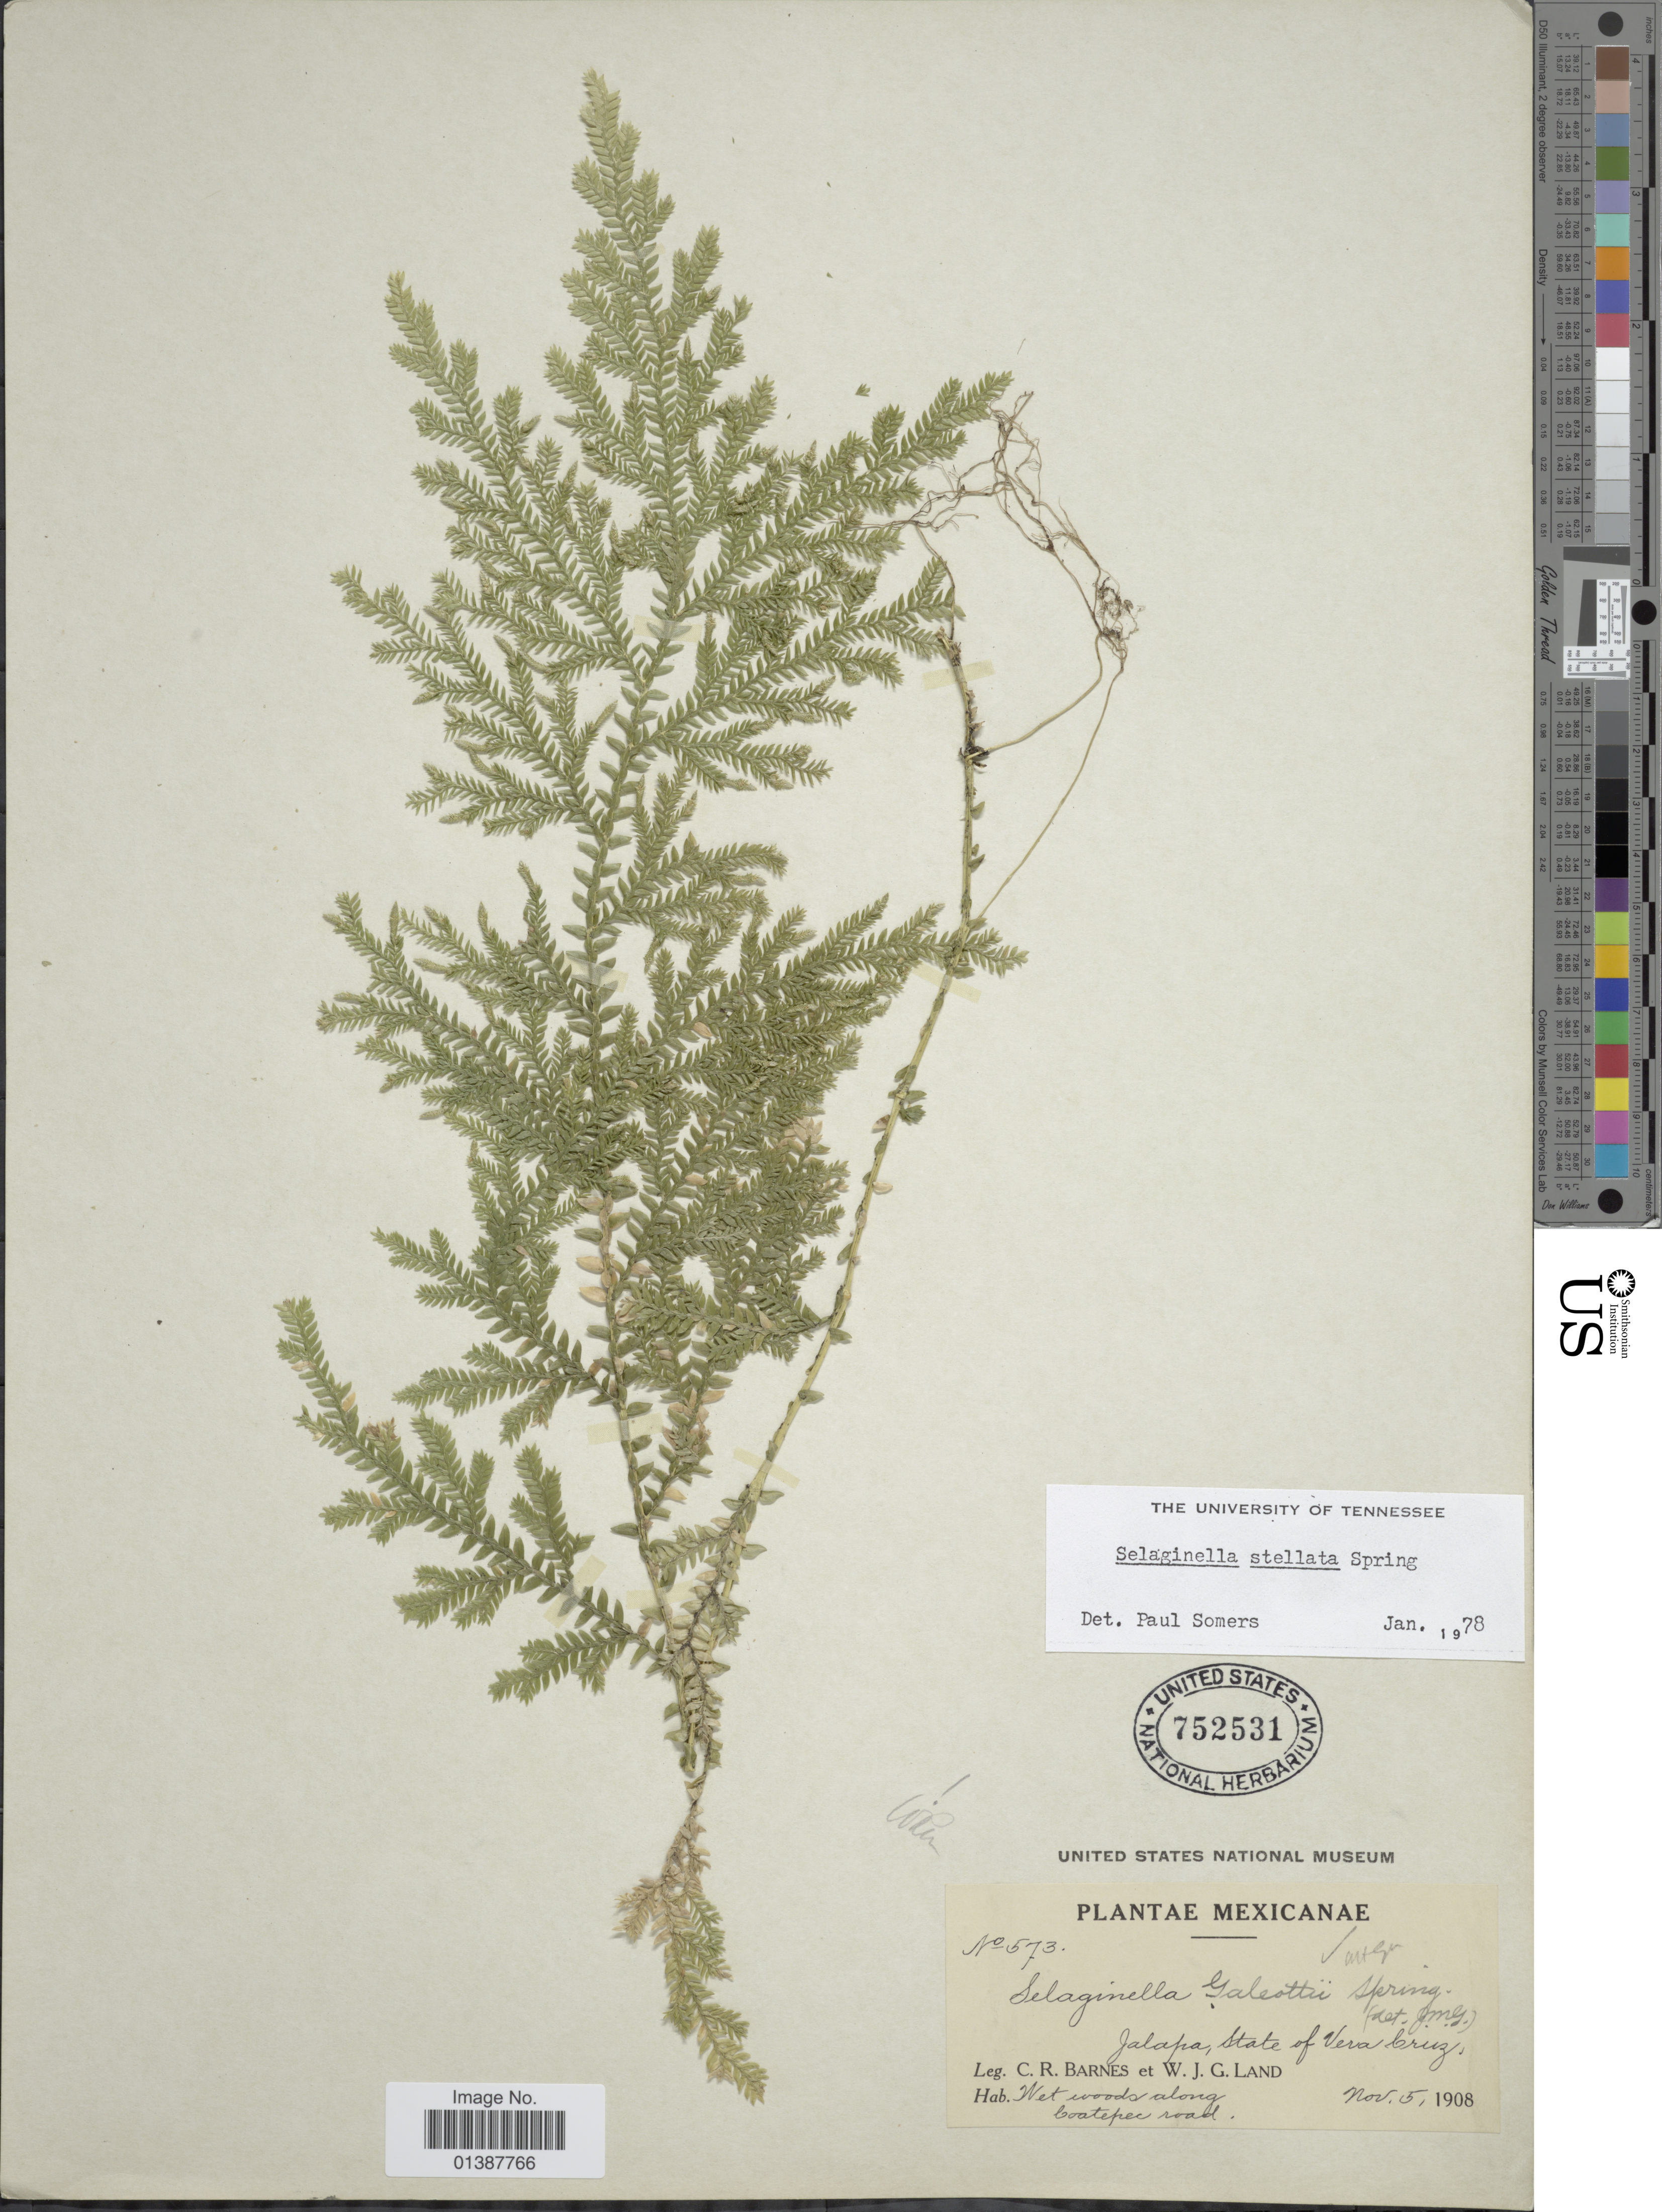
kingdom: Plantae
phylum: Tracheophyta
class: Lycopodiopsida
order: Selaginellales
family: Selaginellaceae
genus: Selaginella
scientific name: Selaginella galeottii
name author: Spring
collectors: C. R. Barnes & W. J. G. Land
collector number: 573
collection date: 1908-11-05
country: Guatemala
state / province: Jalapa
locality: State of Vera Cruz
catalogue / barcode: US 752531